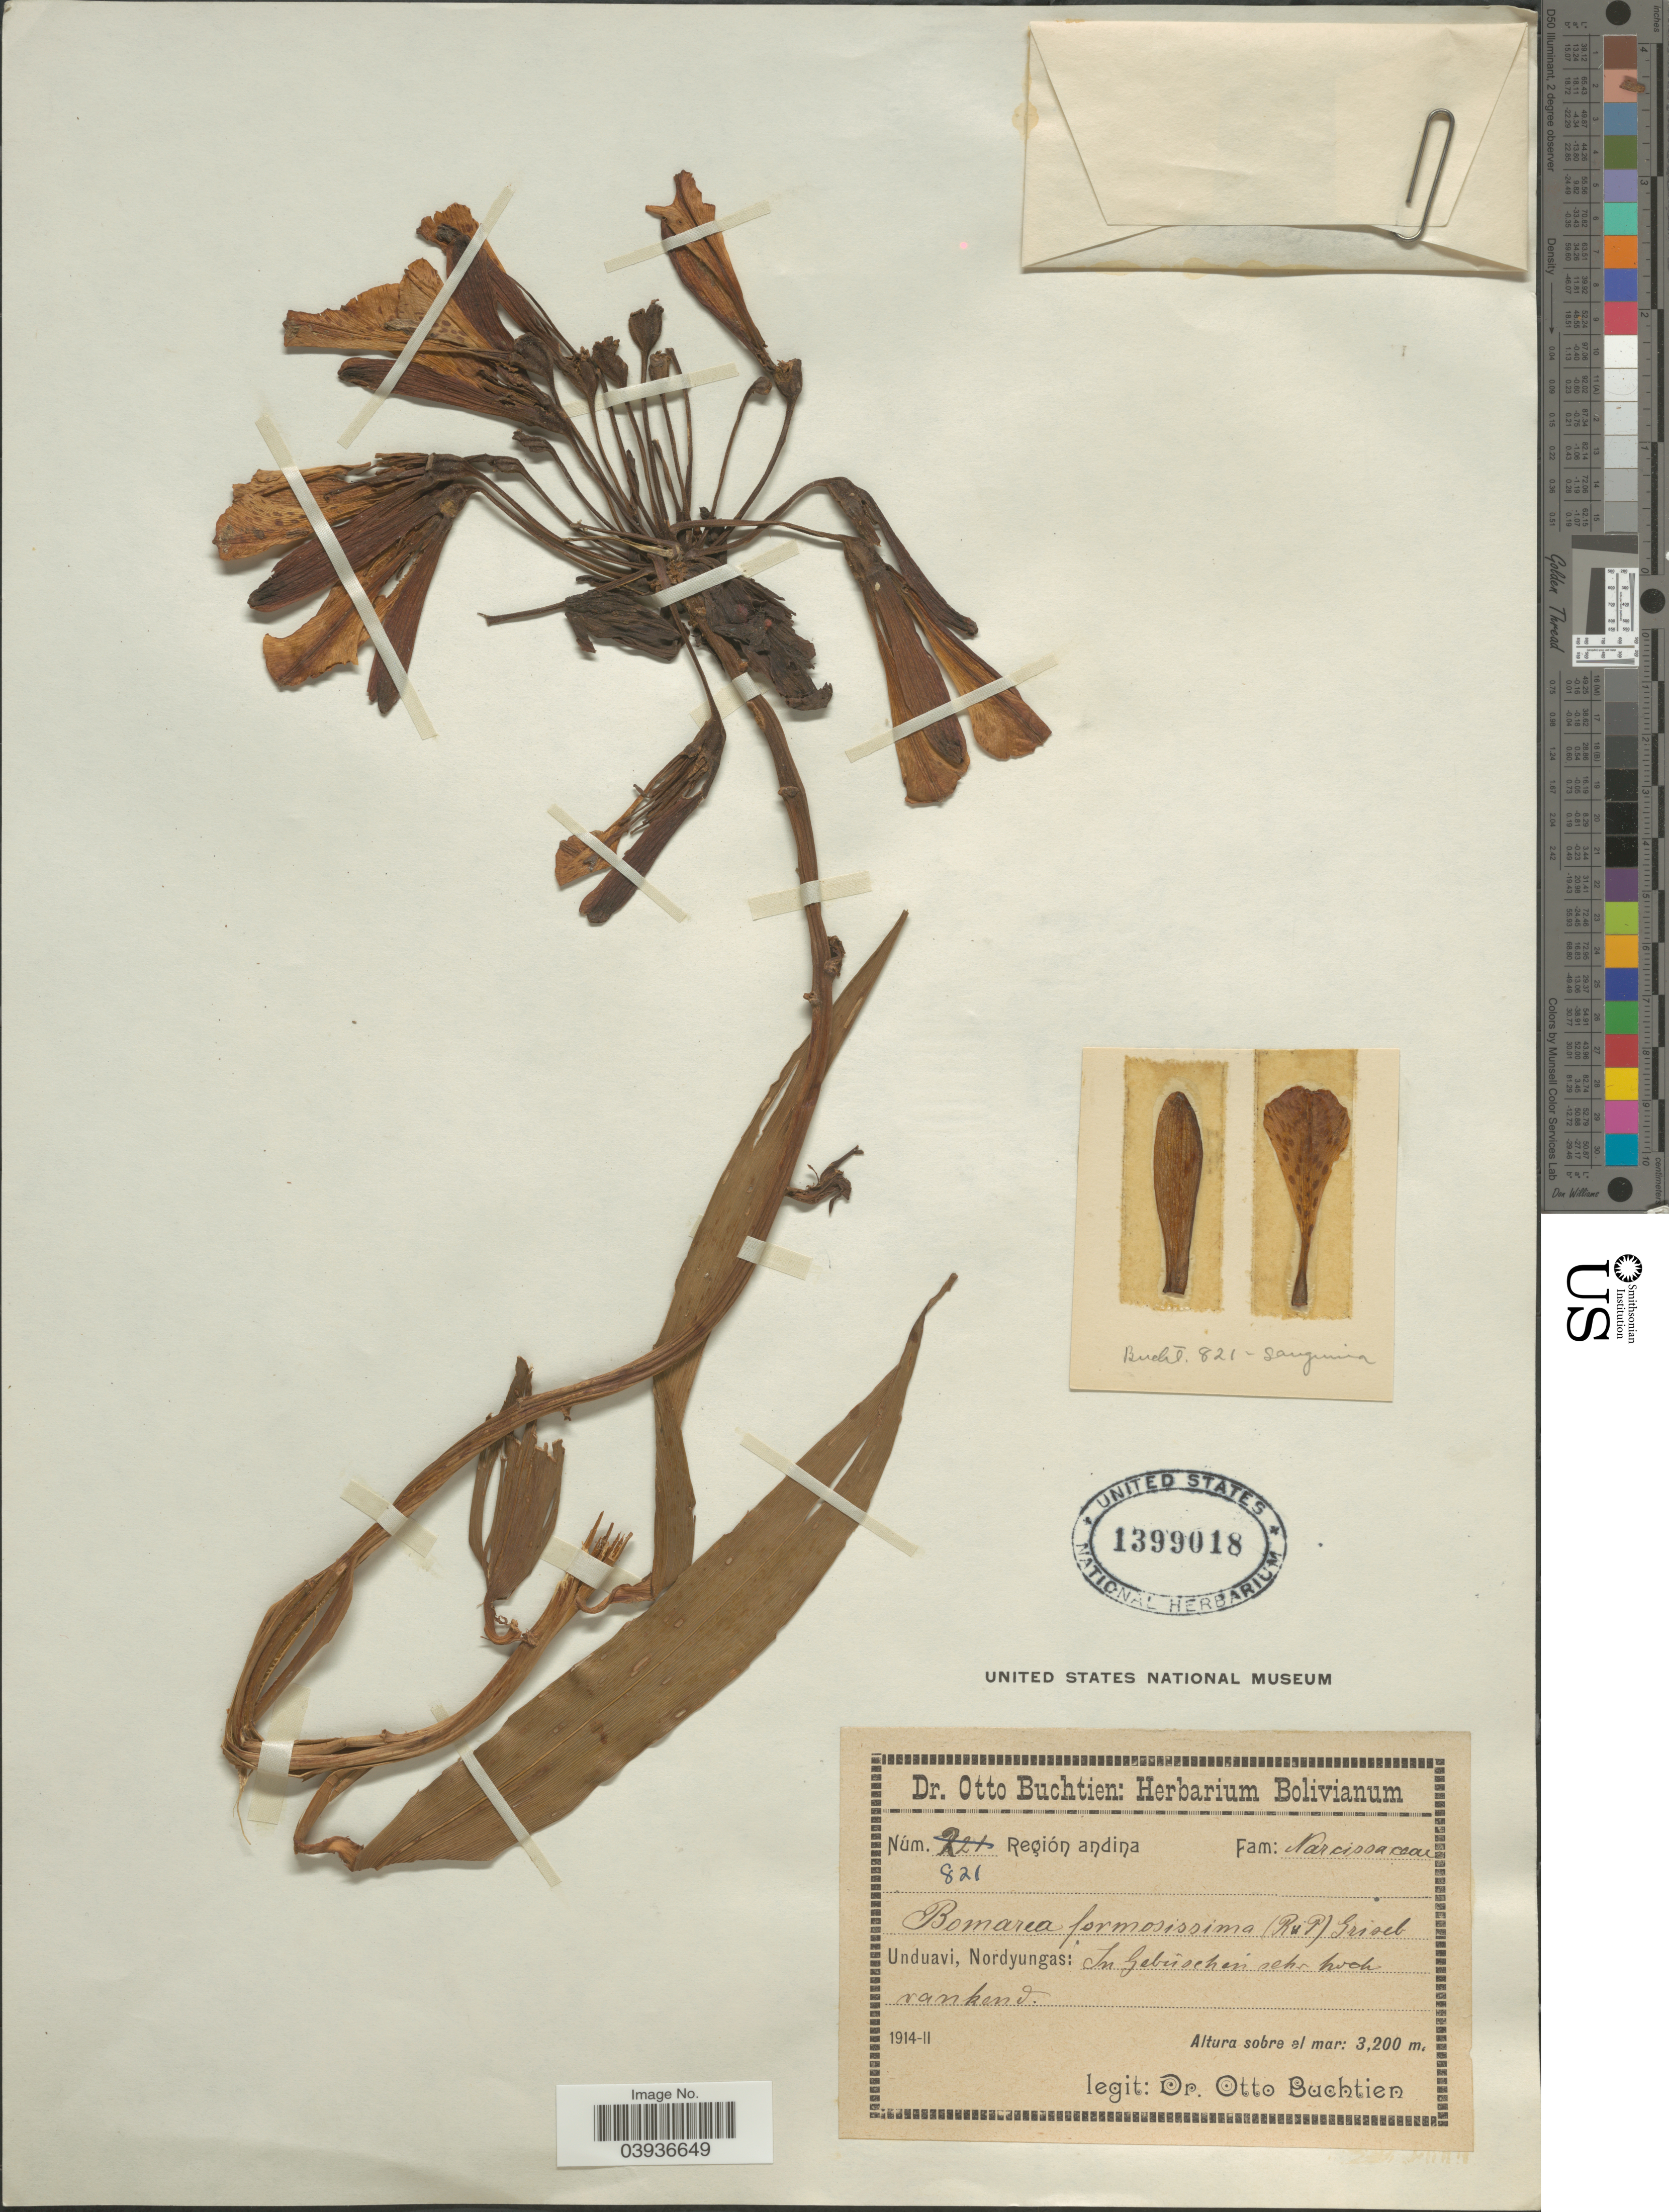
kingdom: Plantae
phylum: Tracheophyta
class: Liliopsida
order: Liliales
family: Alstroemeriaceae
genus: Bomarea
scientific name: Bomarea formosissima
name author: (Ruiz & Pav.) Herb.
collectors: O. Buchtien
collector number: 821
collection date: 1914-02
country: Bolivia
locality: Región andina. Unduavi, Nordyungas: In gebüschen sehr hoch rankend.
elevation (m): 3200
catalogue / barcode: US 1399018